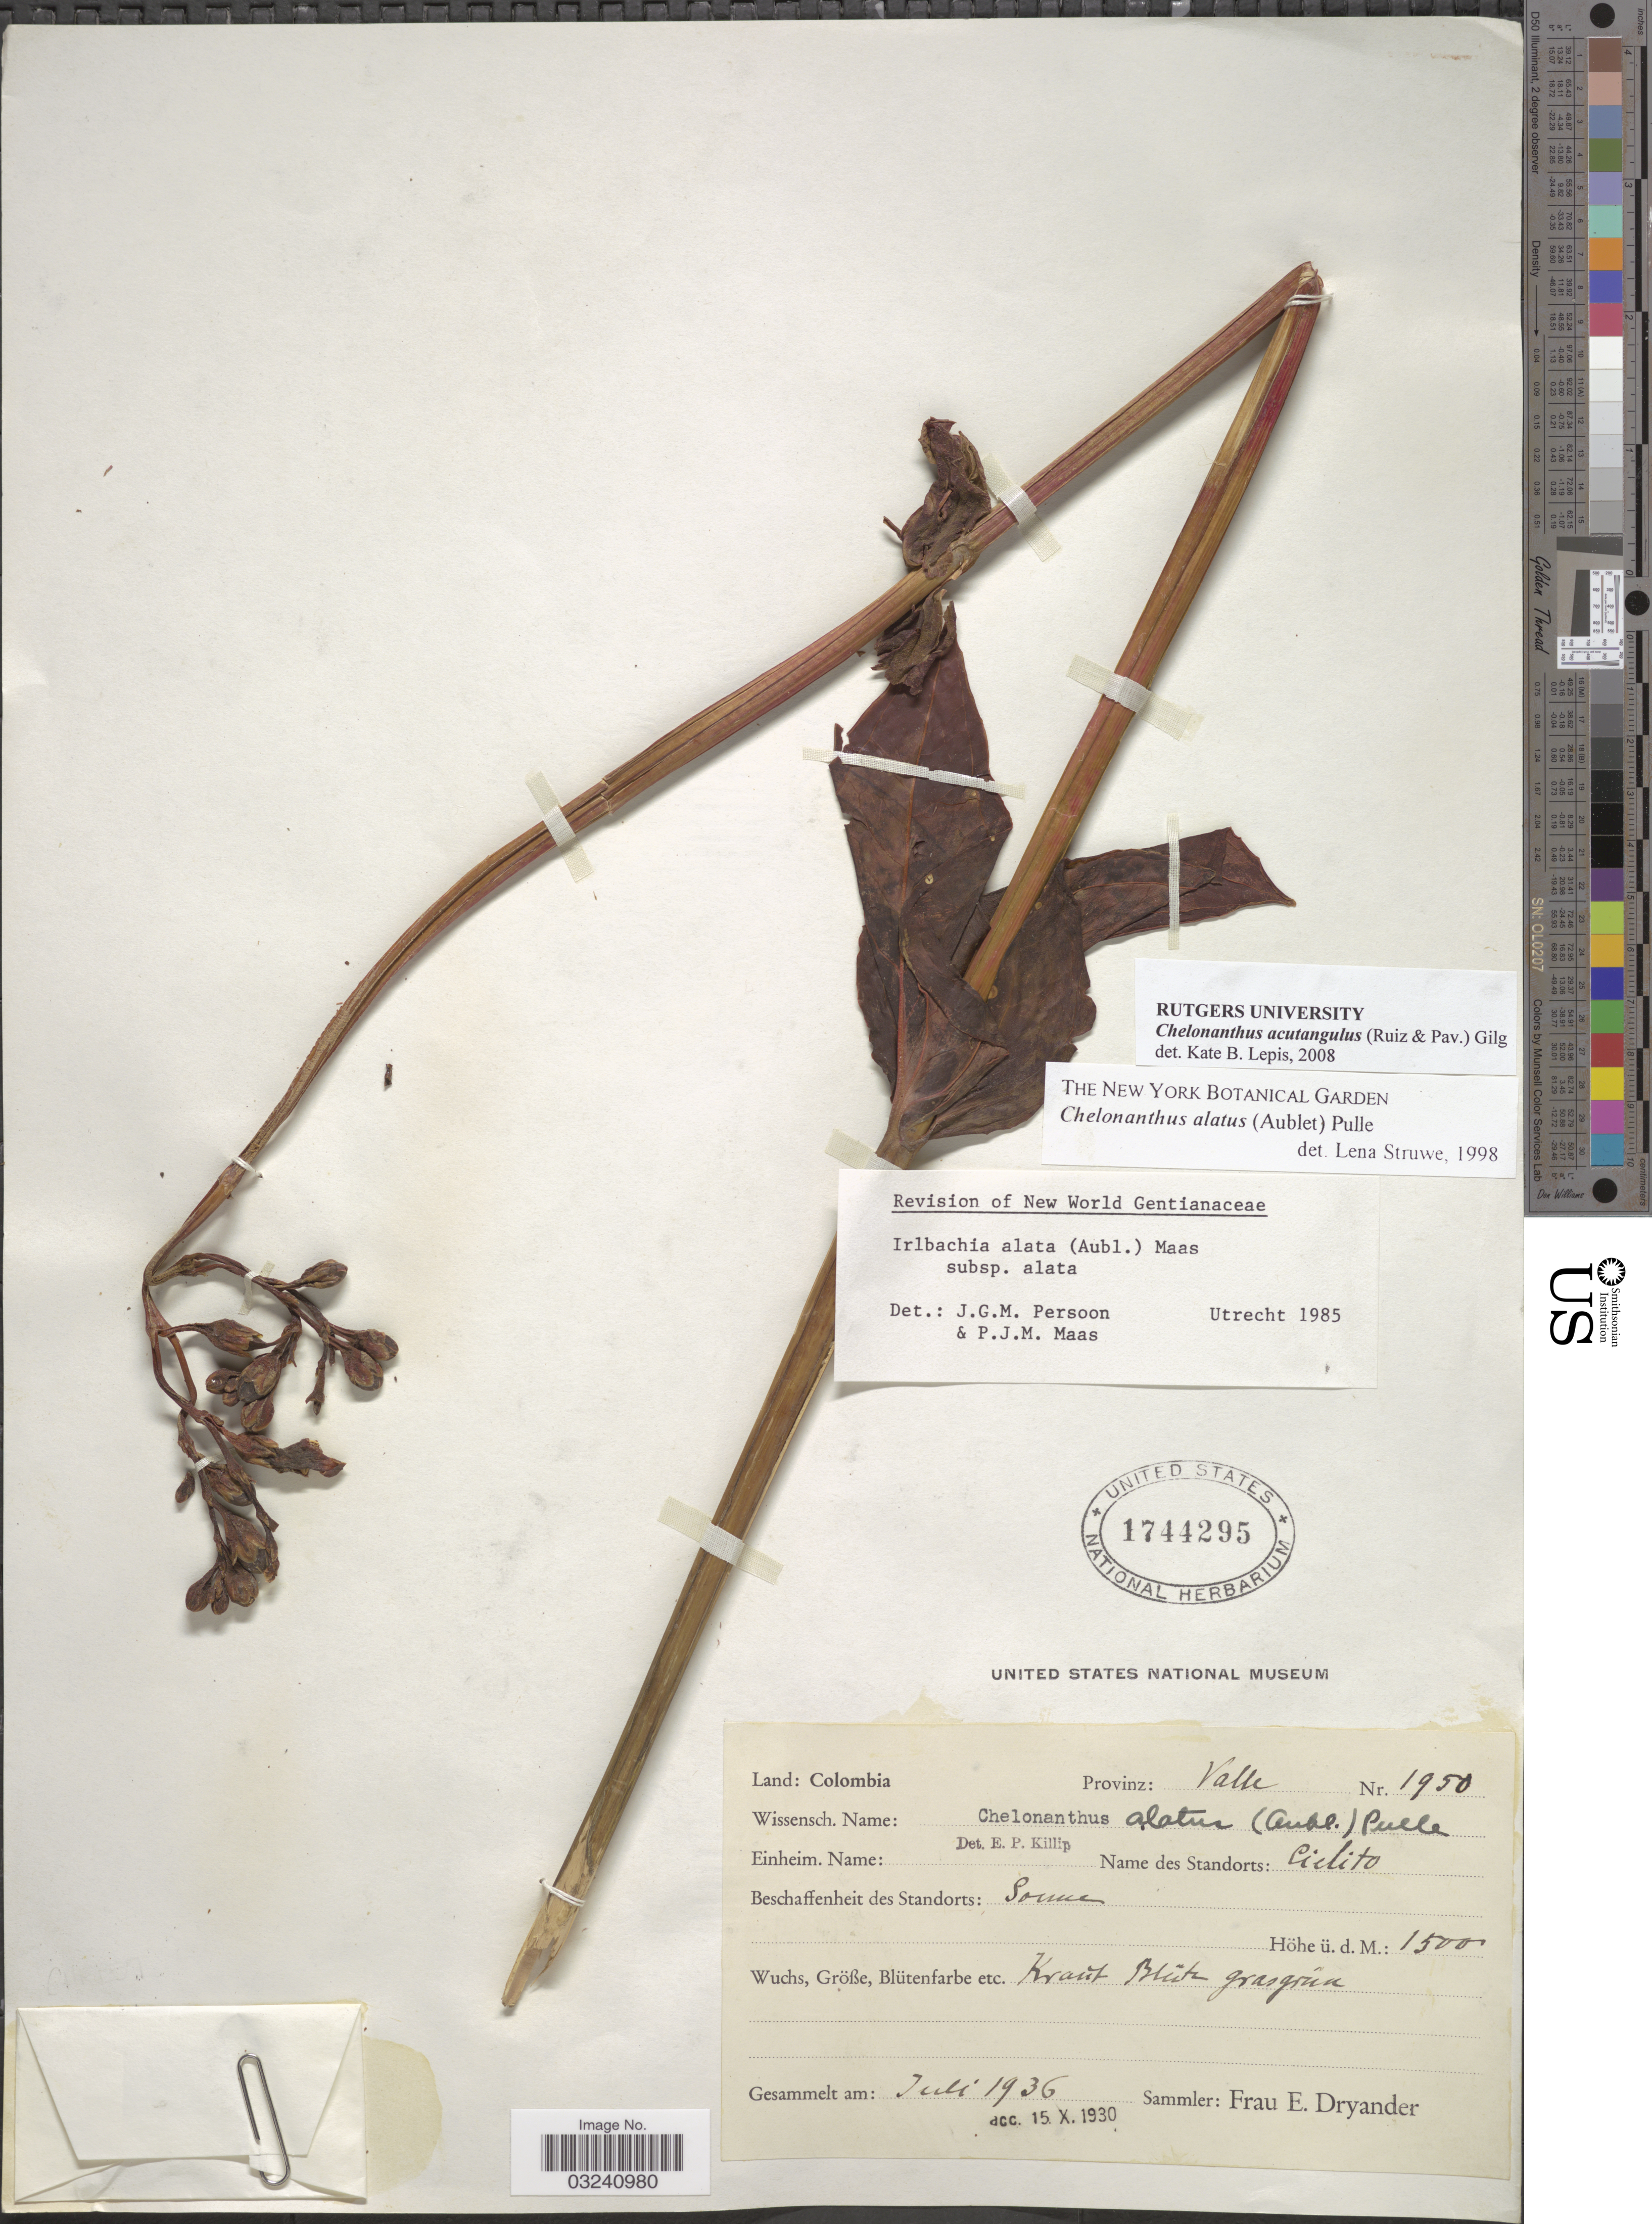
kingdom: Plantae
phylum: Tracheophyta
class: Magnoliopsida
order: Gentianales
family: Gentianaceae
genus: Chelonanthus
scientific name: Chelonanthus acutangulus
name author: (Ruiz & Pav.) Gilg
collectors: F. Dryander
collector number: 1950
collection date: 1936-07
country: Colombia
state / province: Valle del Cauca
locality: Provinz: Valle. Cielito.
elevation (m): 1500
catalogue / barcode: US 1744295